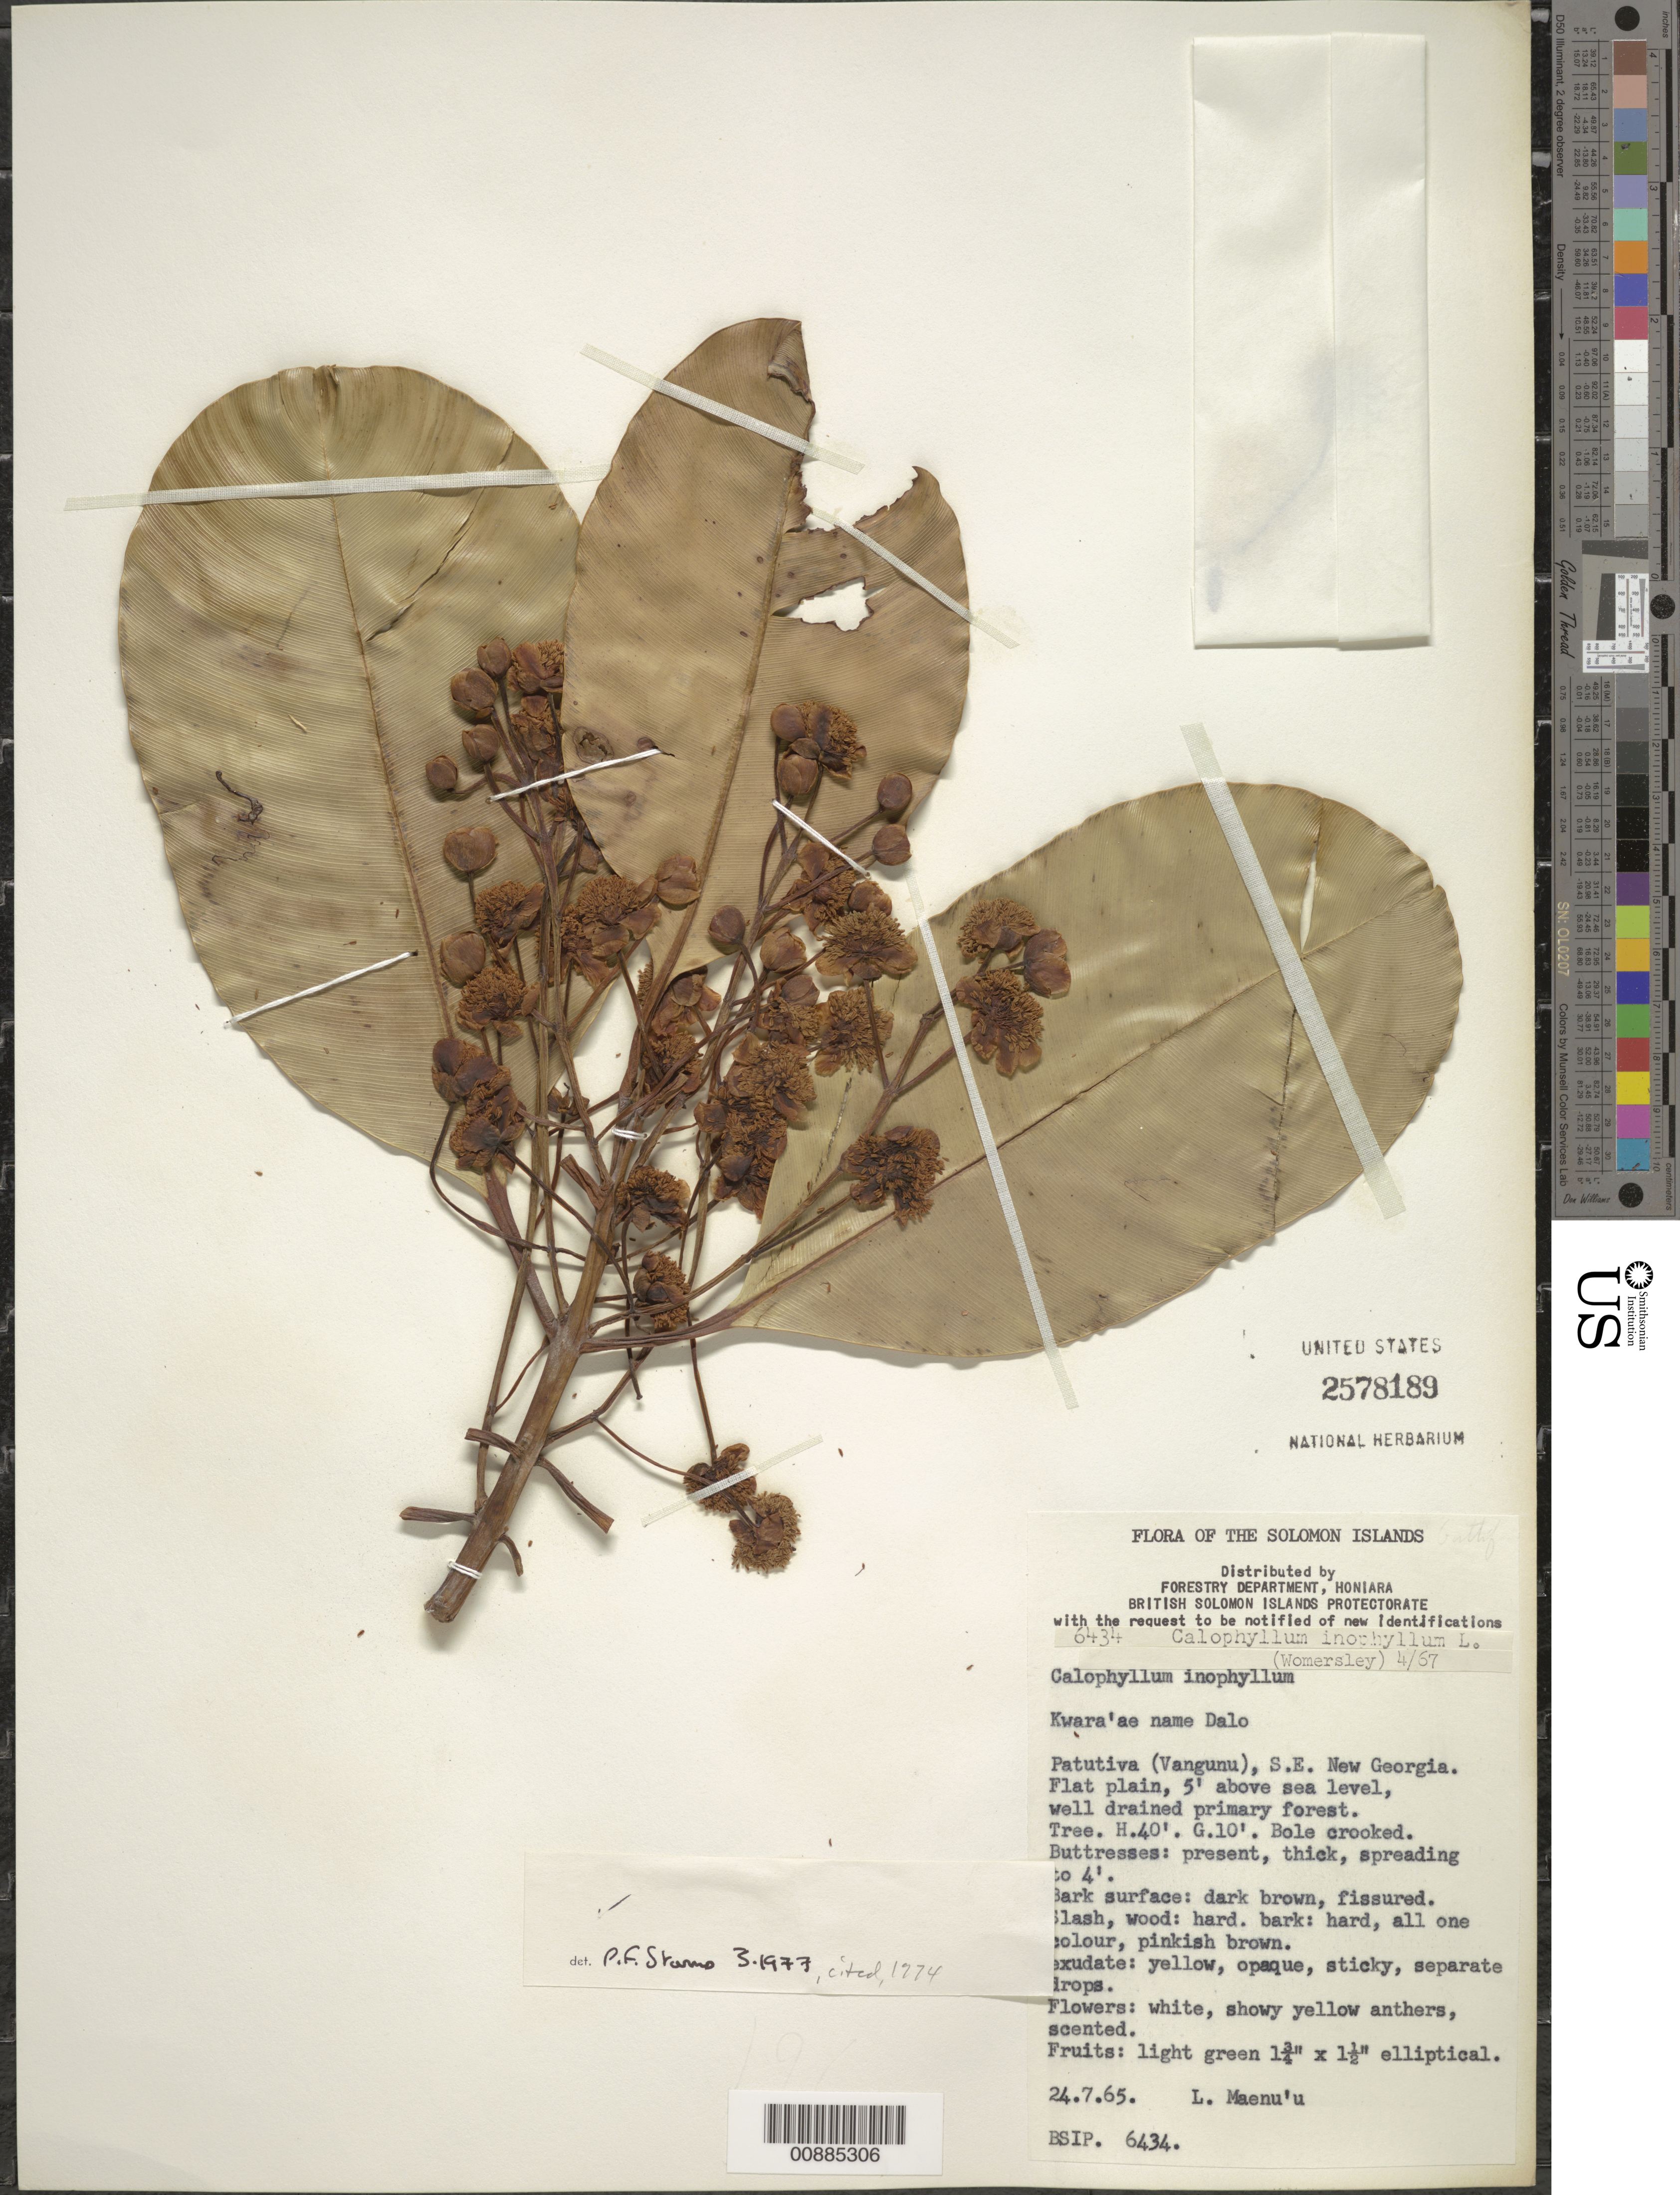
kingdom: Plantae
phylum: Tracheophyta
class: Magnoliopsida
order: Malpighiales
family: Calophyllaceae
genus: Calophyllum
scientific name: Calophyllum inophyllum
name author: L.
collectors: L. Maenu'u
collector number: BSIP 6434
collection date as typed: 24 Jul 1965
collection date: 1965-07-24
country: Solomon Islands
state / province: Western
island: New Georgia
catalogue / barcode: US 2578189